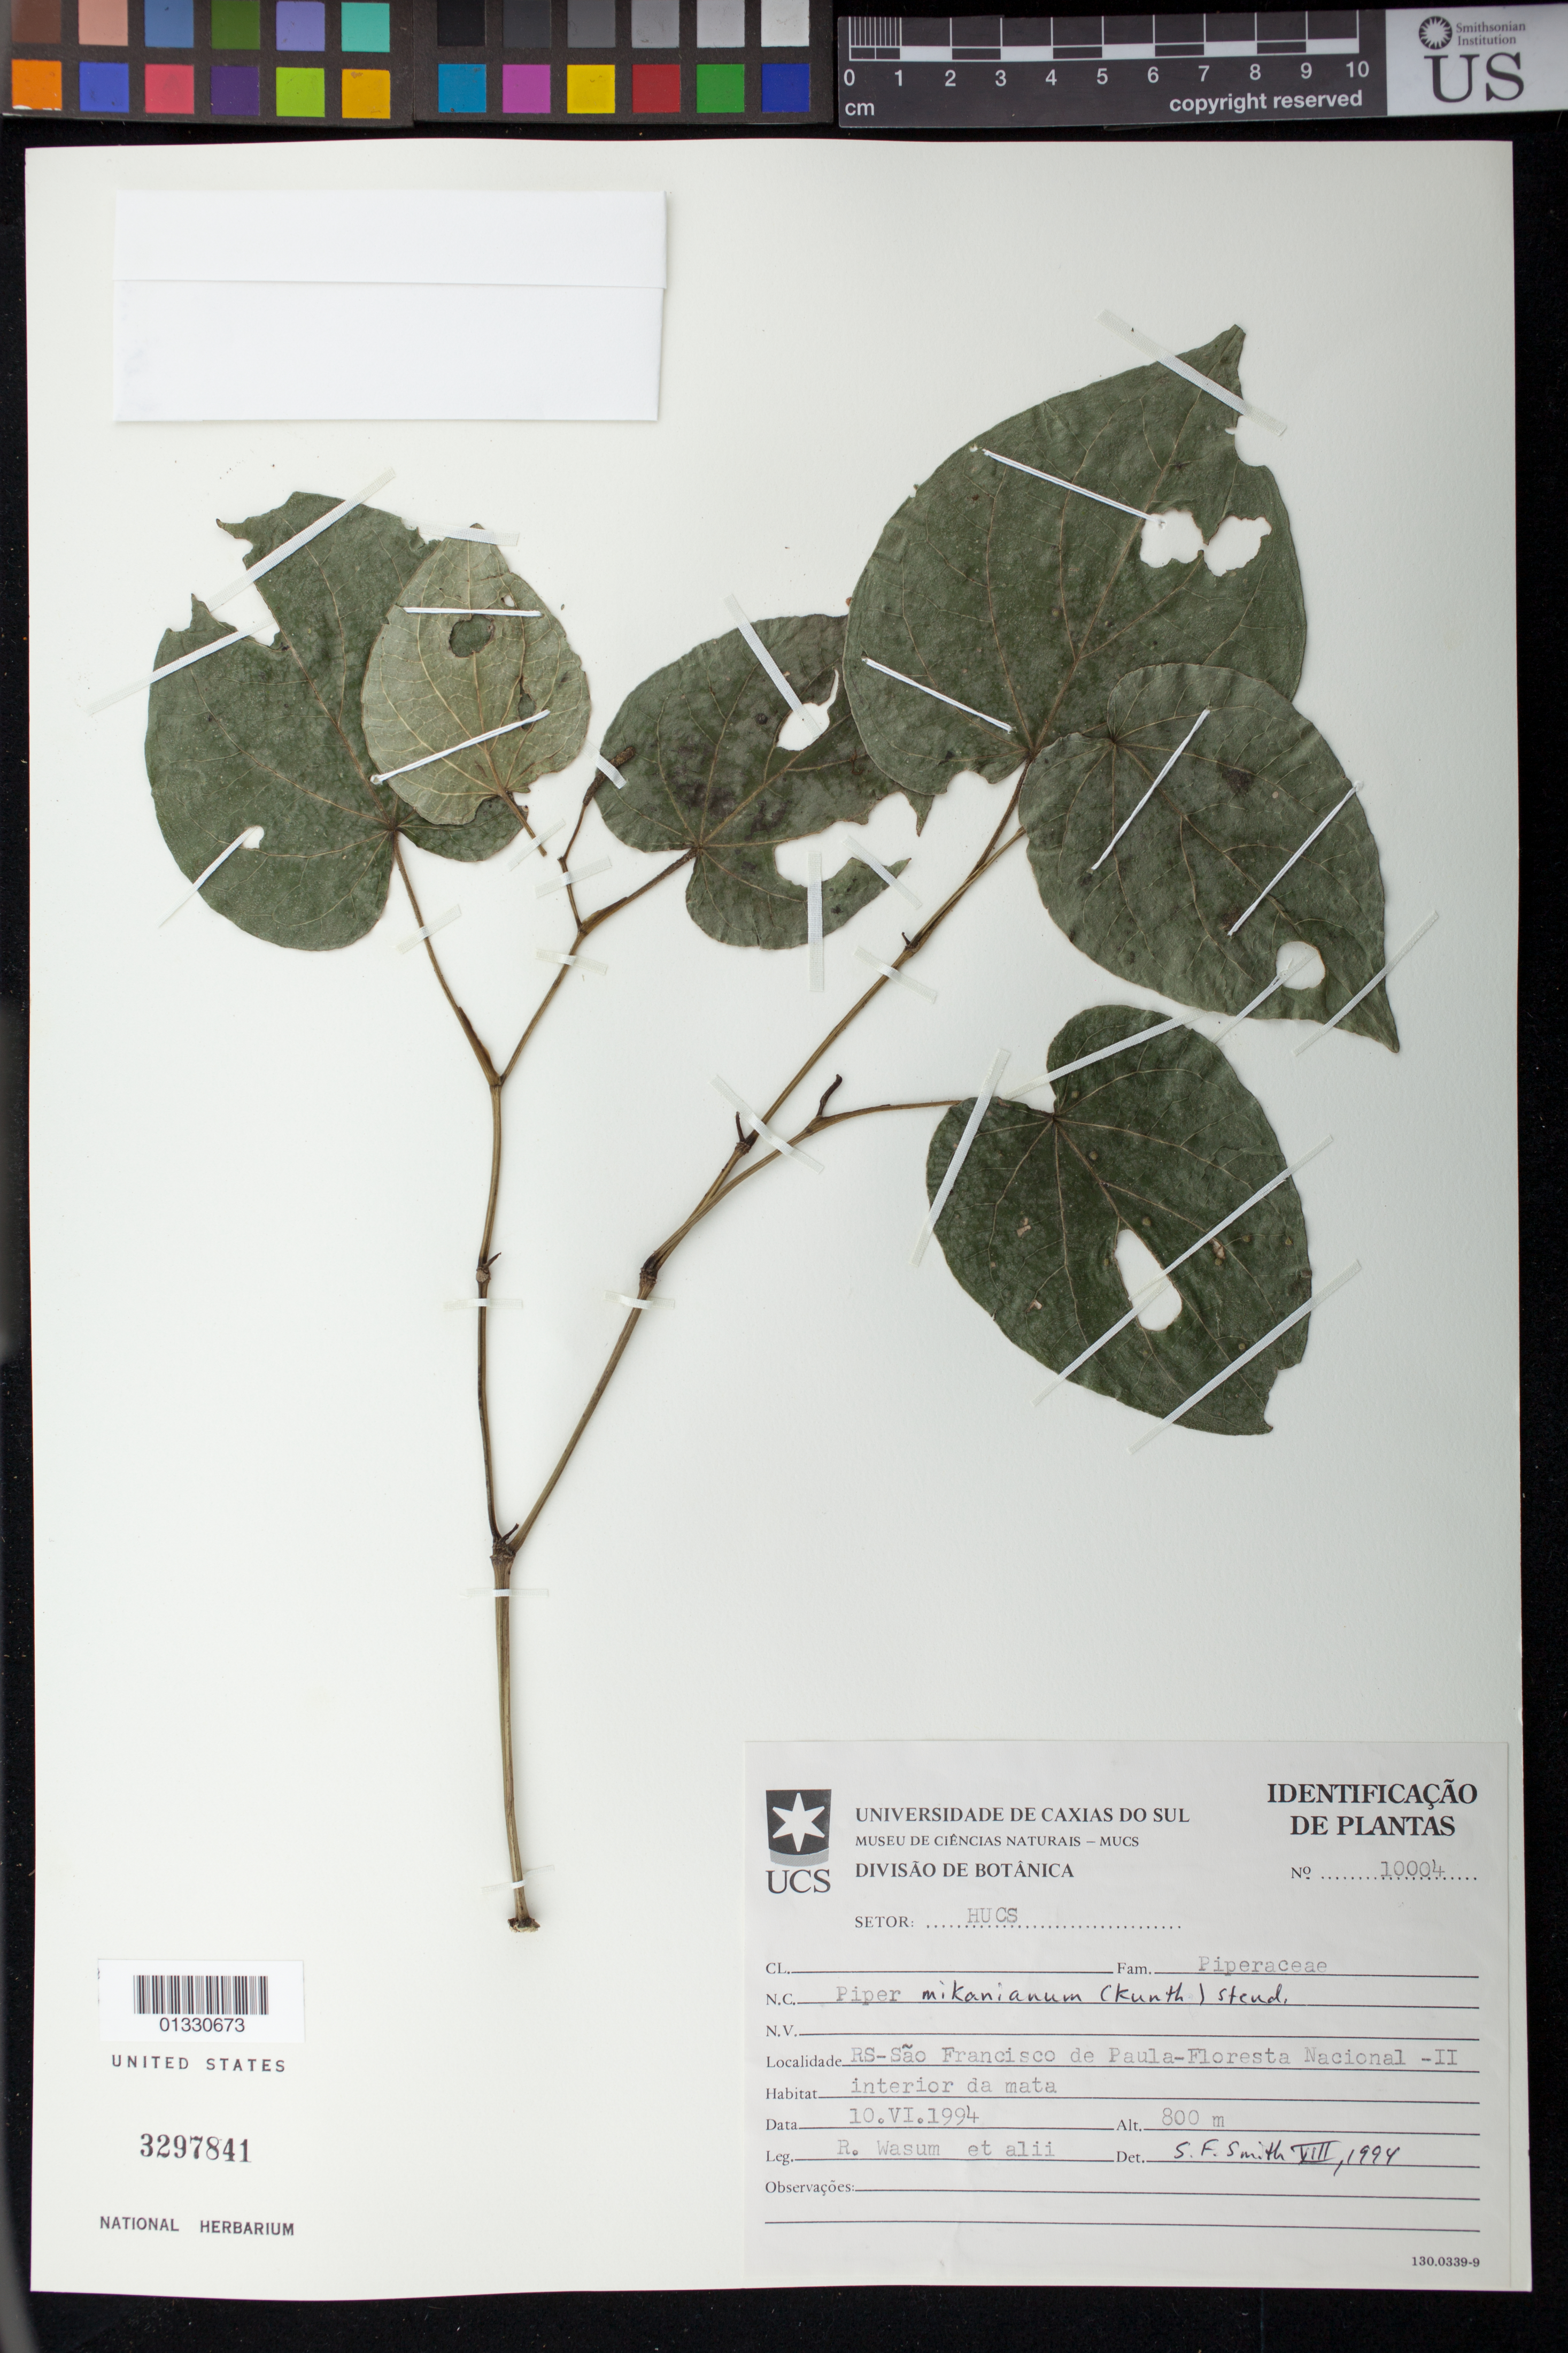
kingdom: Plantae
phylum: Tracheophyta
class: Magnoliopsida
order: Piperales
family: Piperaceae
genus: Piper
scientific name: Piper mikanianum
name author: Kunth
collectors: R. Wasum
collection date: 1994-06-10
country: Brazil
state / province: Rio Grande do Sul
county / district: São Francisco de Paula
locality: Floresta Nacional II, interior de mata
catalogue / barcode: US 3297841